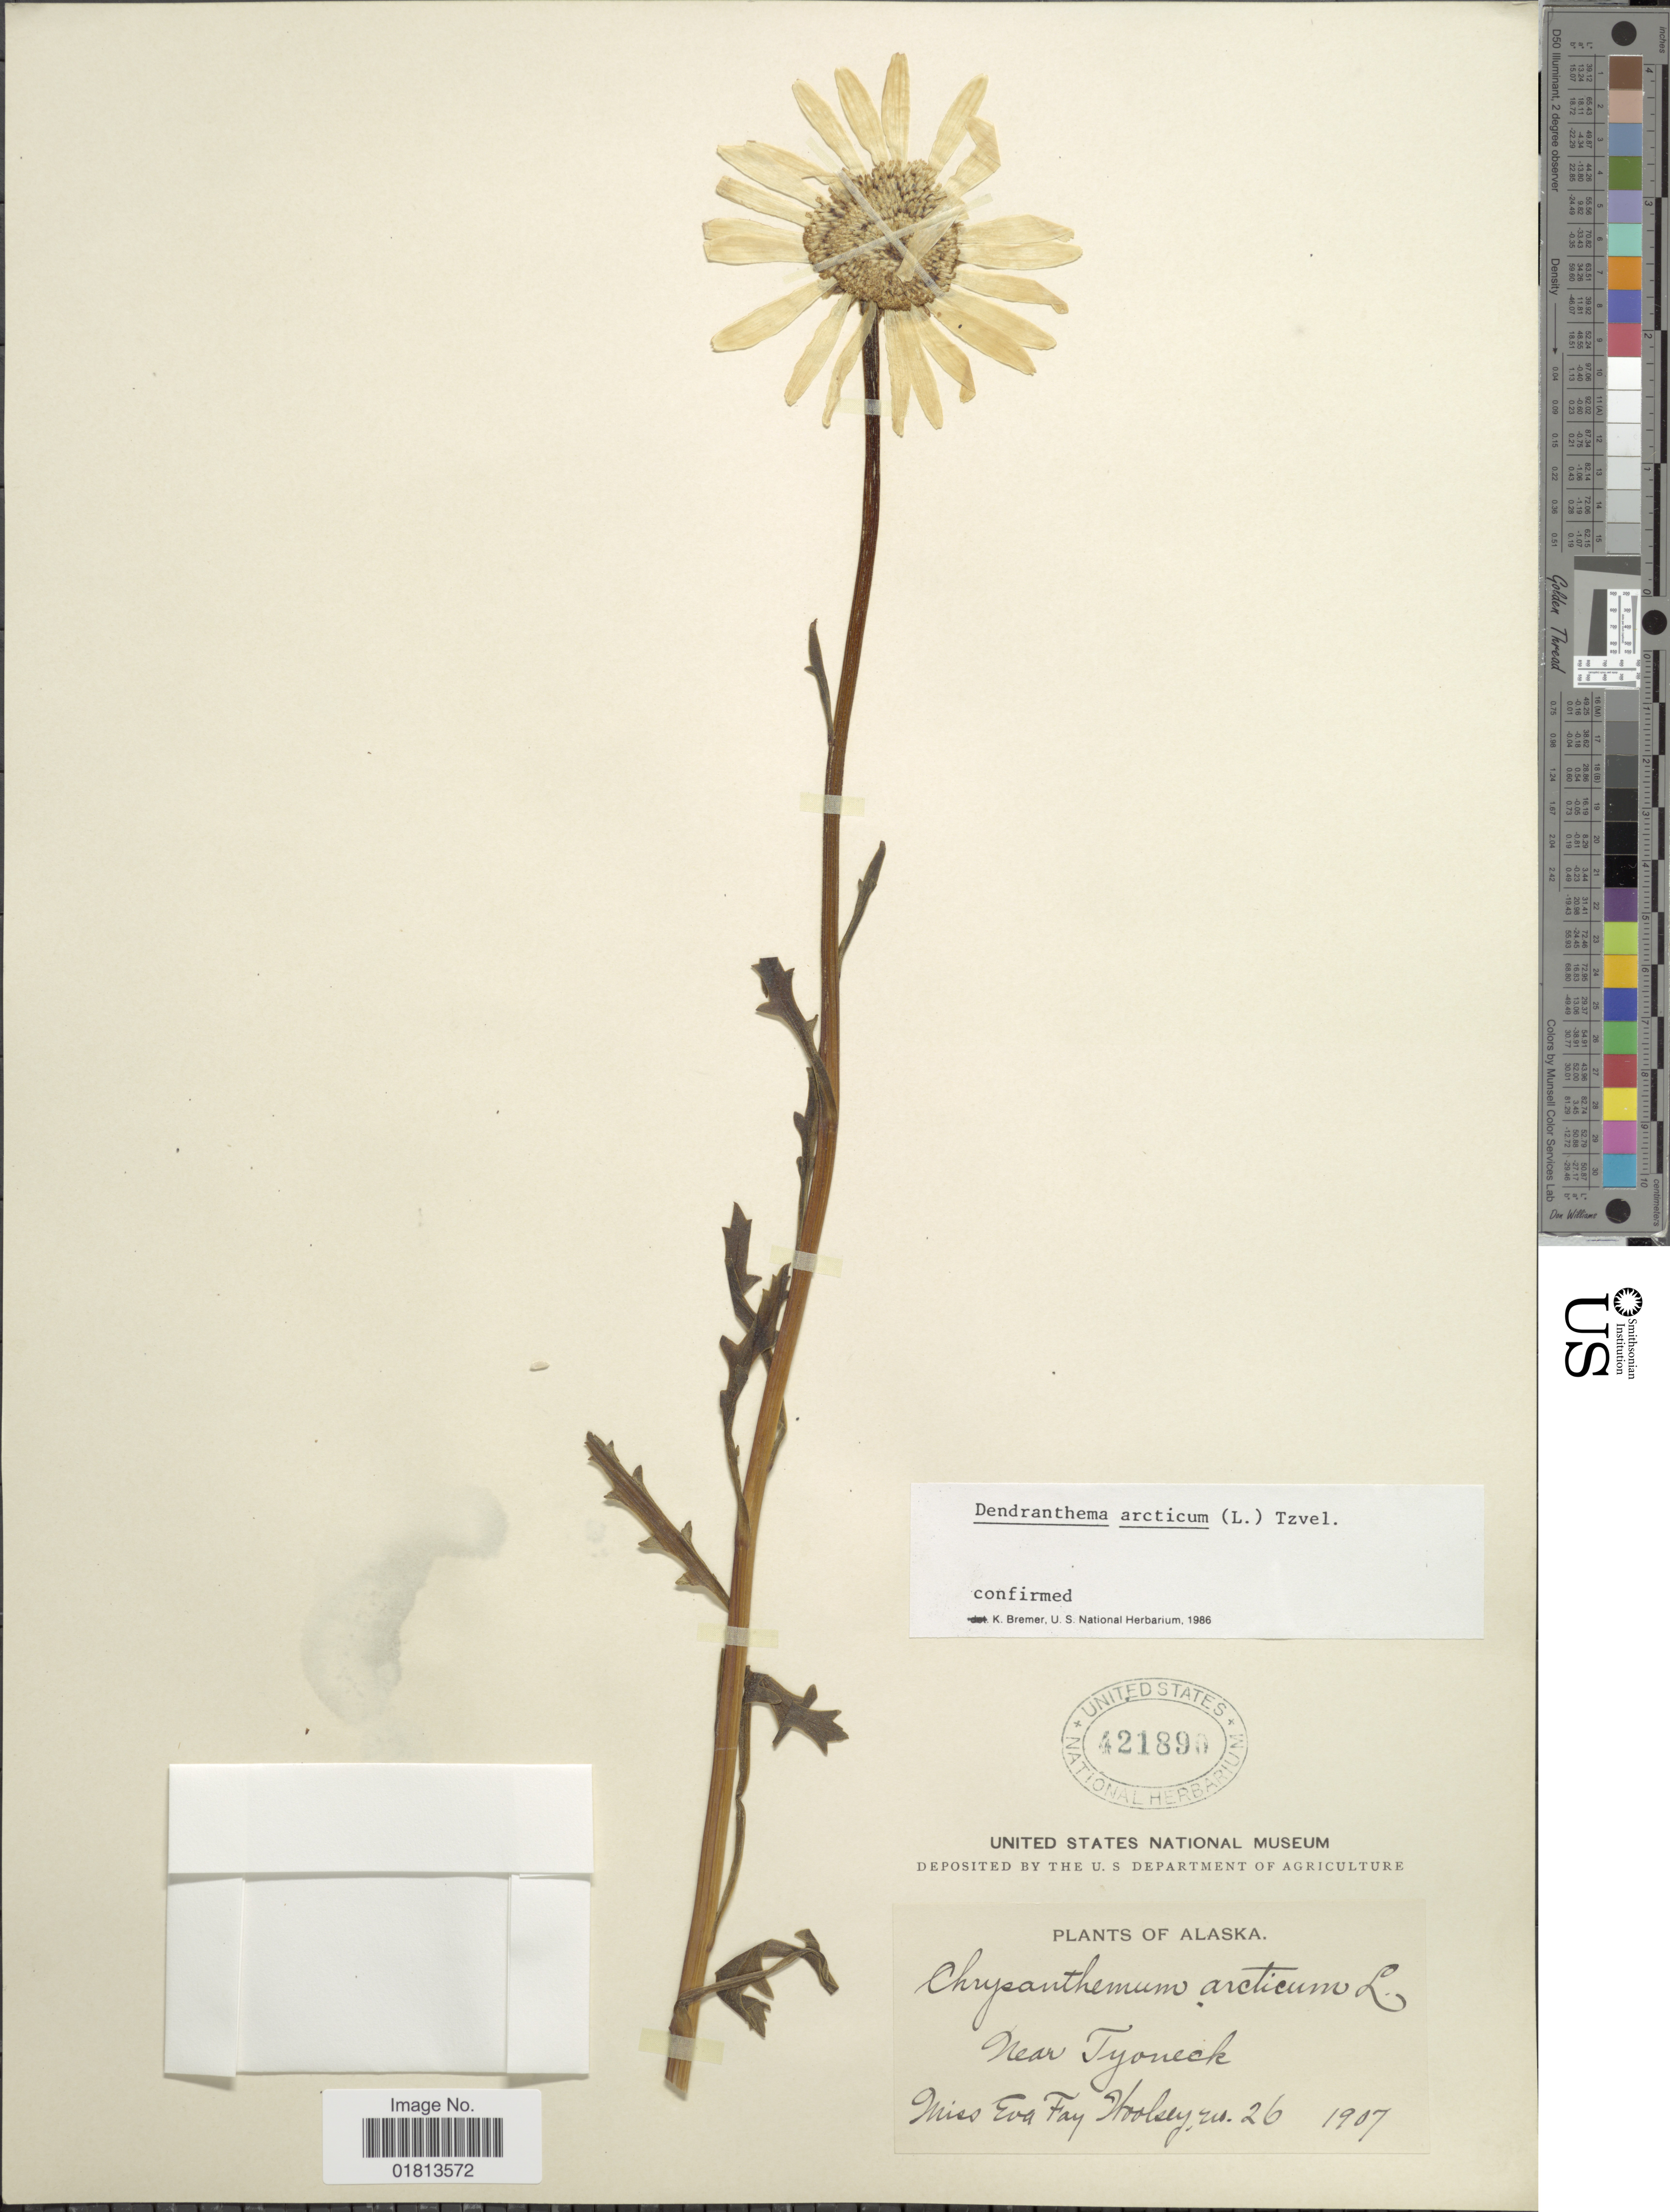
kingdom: Plantae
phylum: Tracheophyta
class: Magnoliopsida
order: Asterales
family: Asteraceae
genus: Dendranthema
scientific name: Dendranthema arcticum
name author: (L.) Tzvelev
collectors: E. Woolsey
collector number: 26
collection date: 1907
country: United States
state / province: Alaska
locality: Near Tyoneck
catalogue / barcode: US 421890